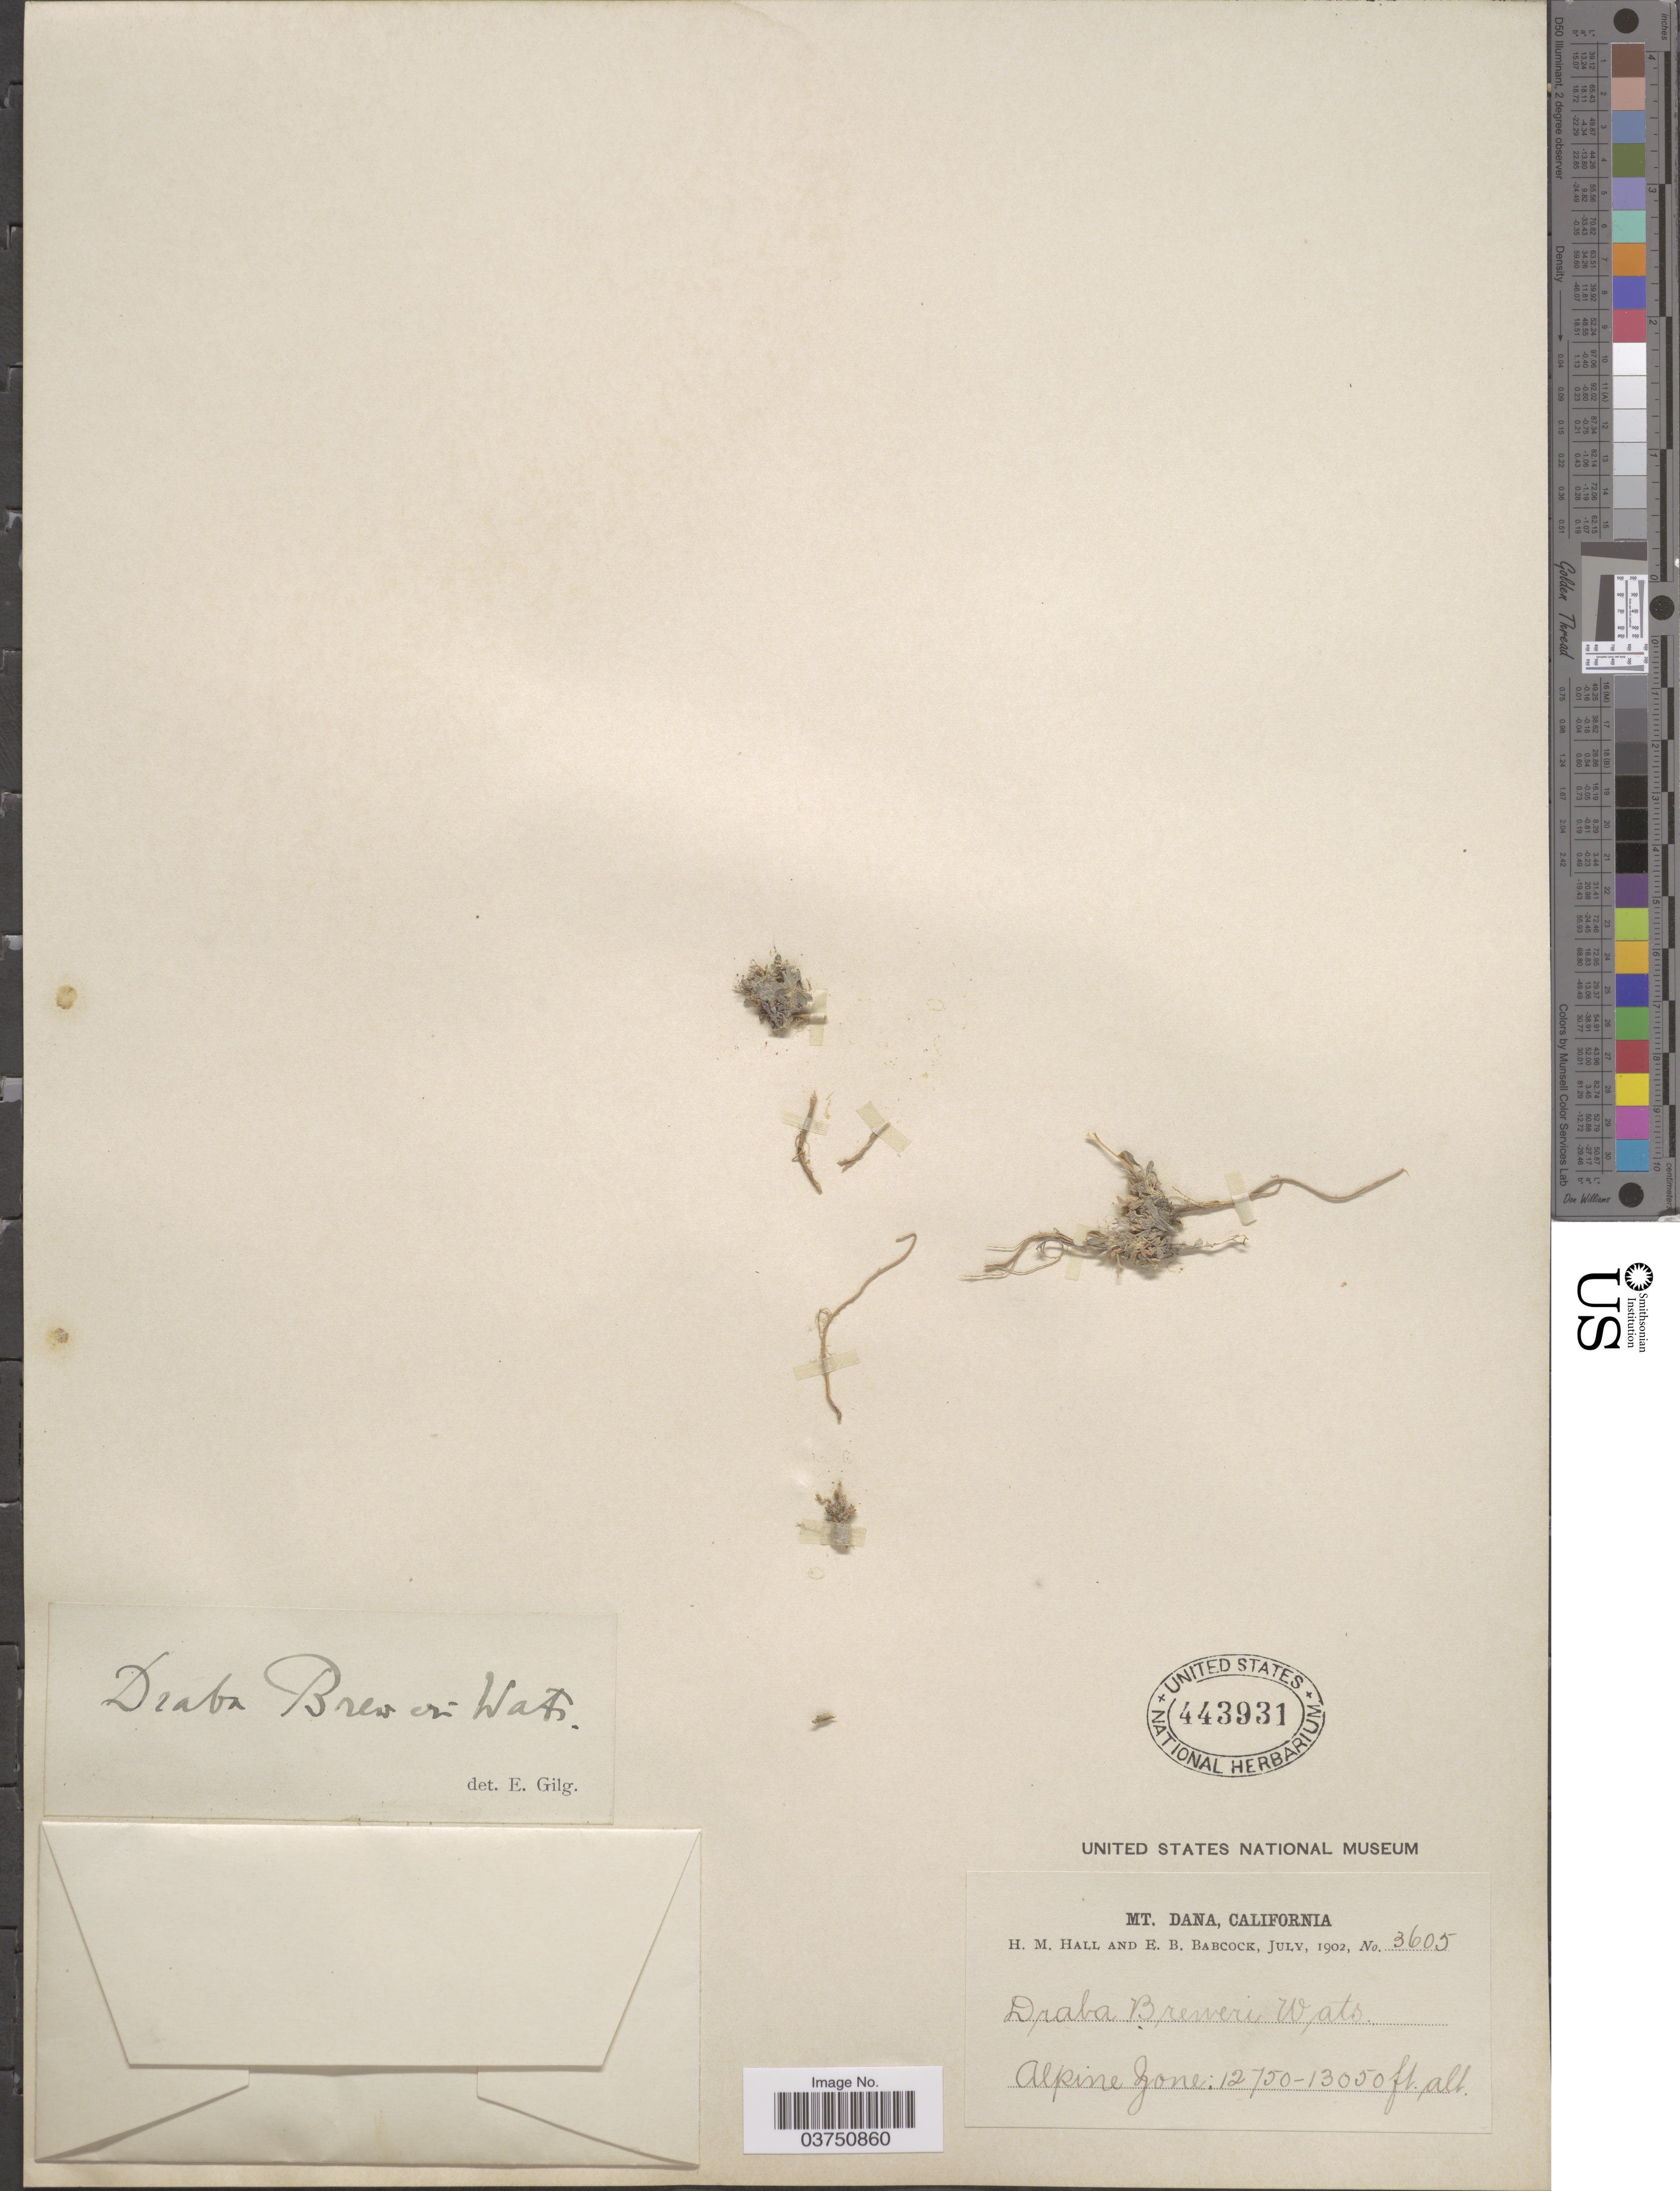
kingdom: Plantae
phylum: Tracheophyta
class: Magnoliopsida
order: Brassicales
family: Brassicaceae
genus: Draba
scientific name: Draba breweri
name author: S. Watson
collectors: H. M. Hall & E. B. Babcock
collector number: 3605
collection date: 1902-07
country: United States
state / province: California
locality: Mt. Dana, Alpine Zone.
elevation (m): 3886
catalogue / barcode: US 443931